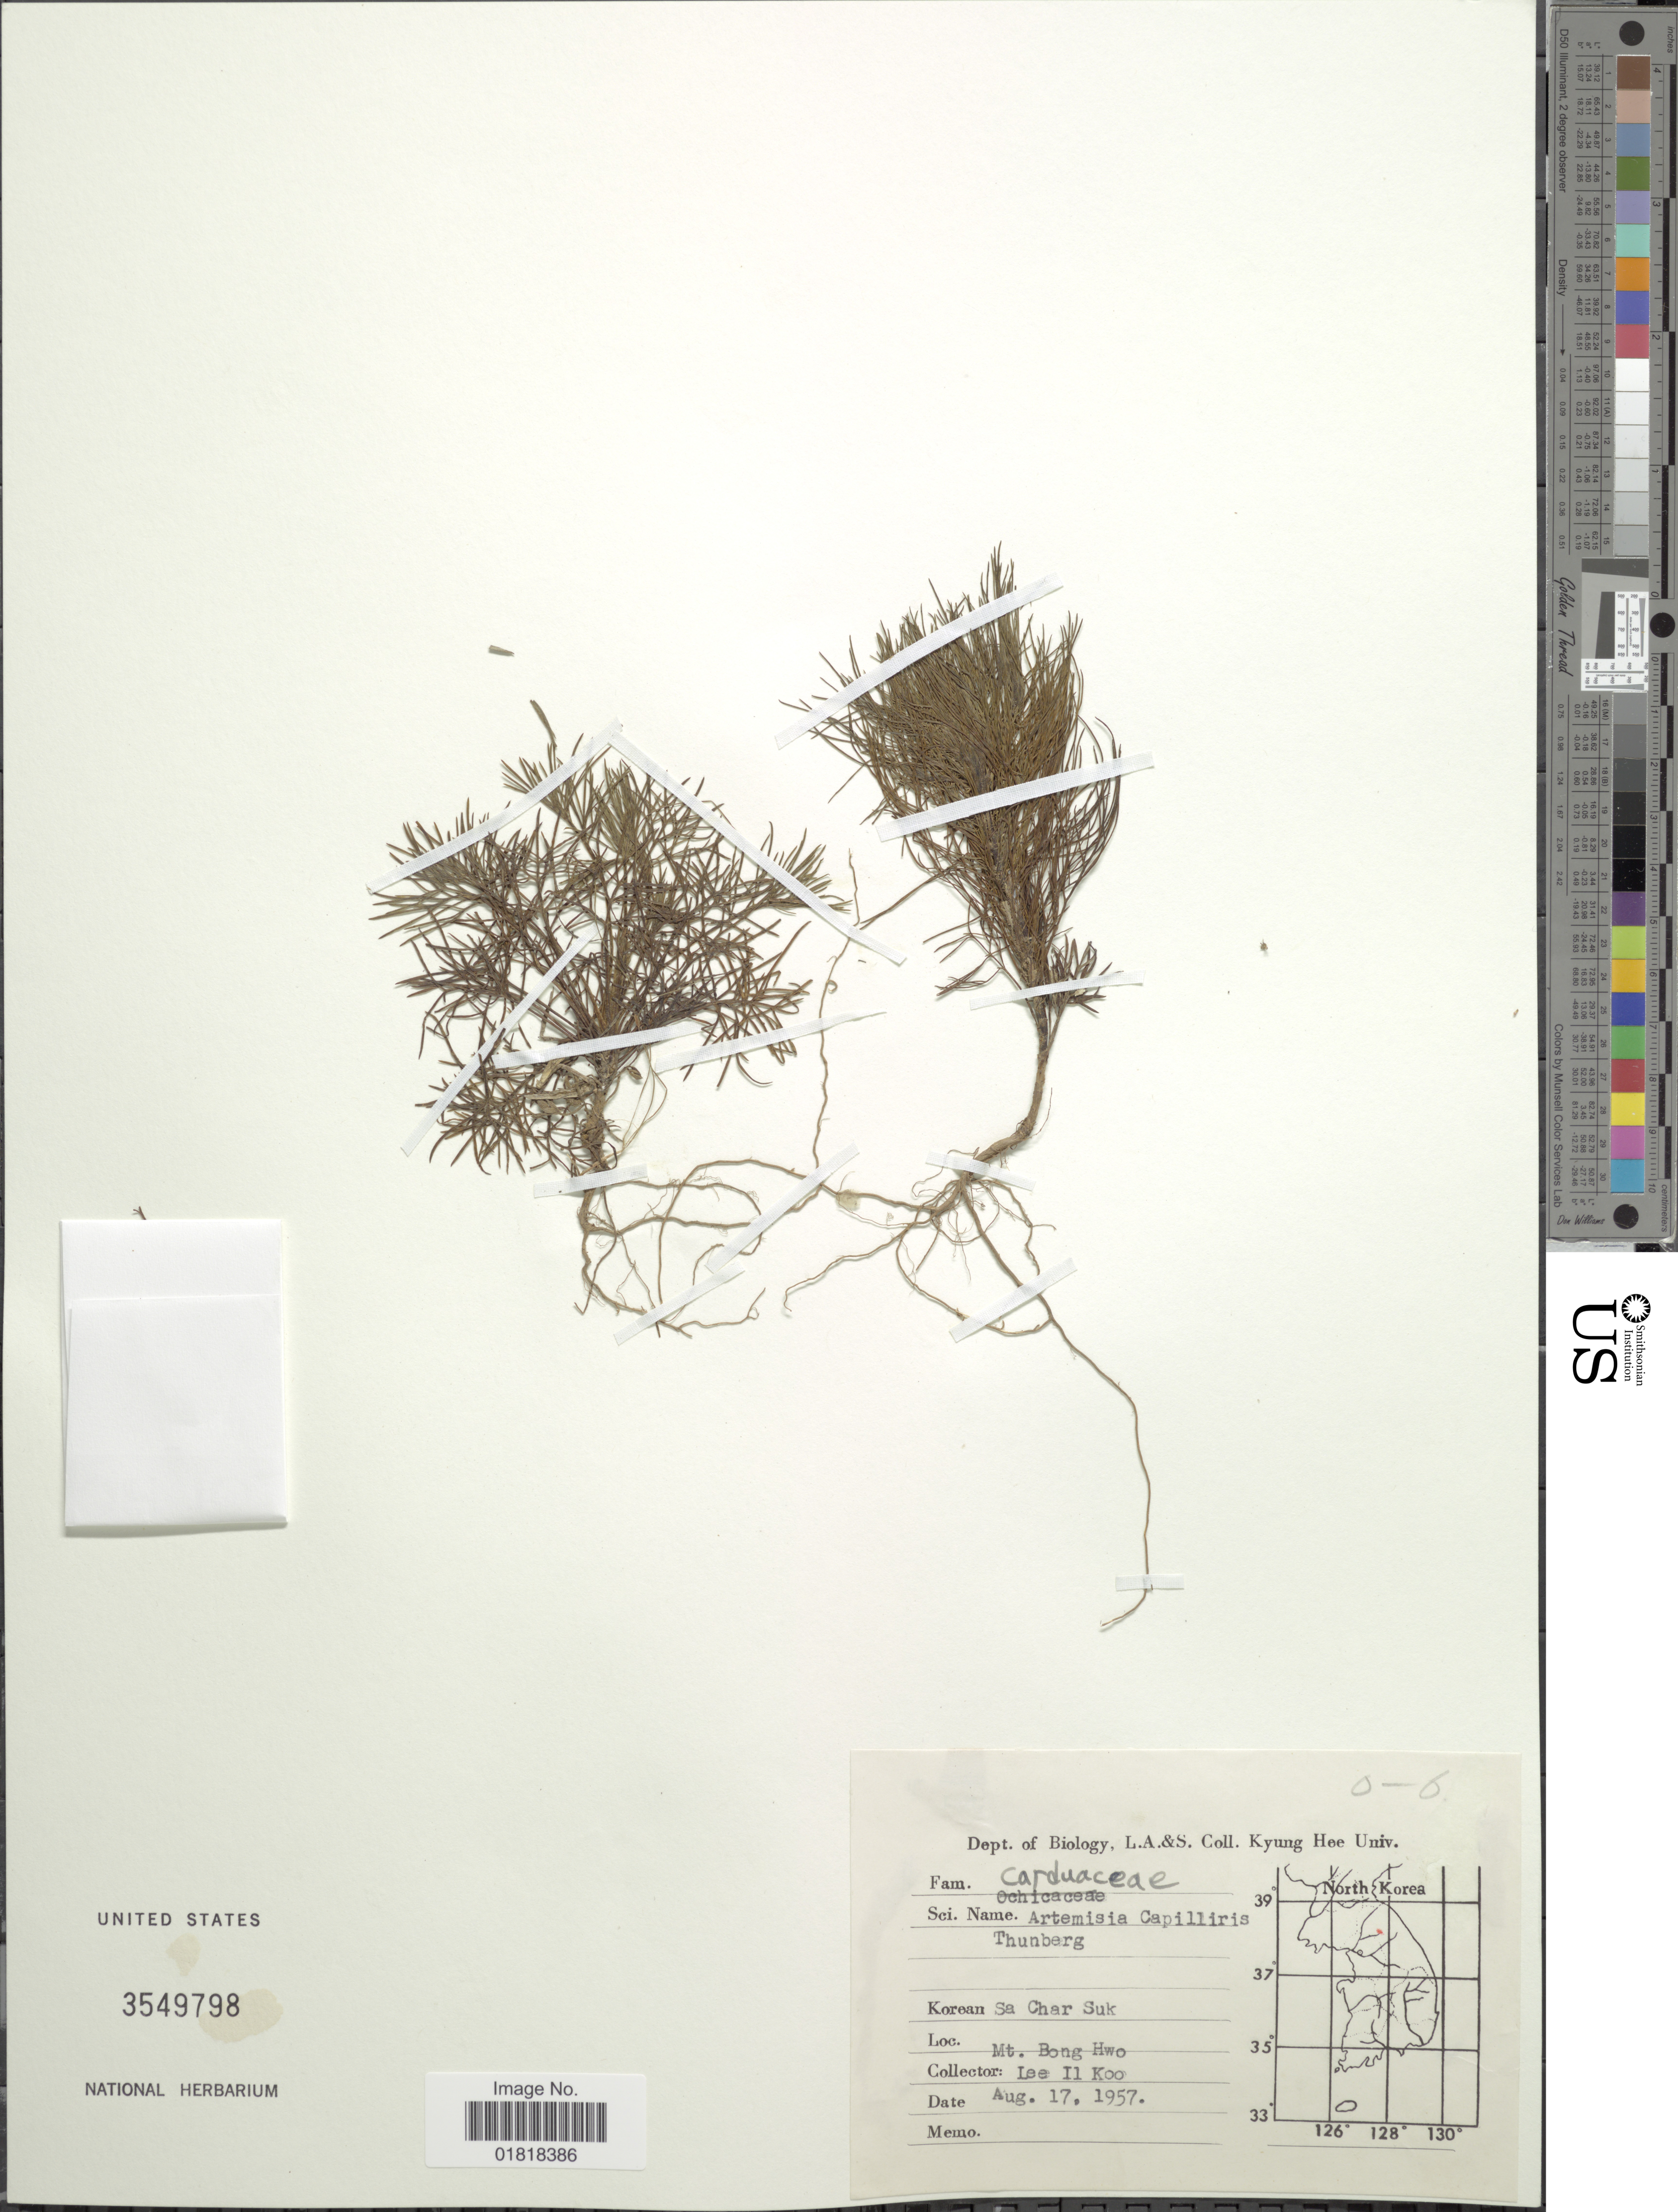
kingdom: Plantae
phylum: Tracheophyta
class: Magnoliopsida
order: Asterales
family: Asteraceae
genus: Artemisia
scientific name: Artemisia capillaris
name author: Thunb.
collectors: I. Lee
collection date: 1957-08-17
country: South Korea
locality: Mt. Bong Hwo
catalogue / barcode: US 3549798